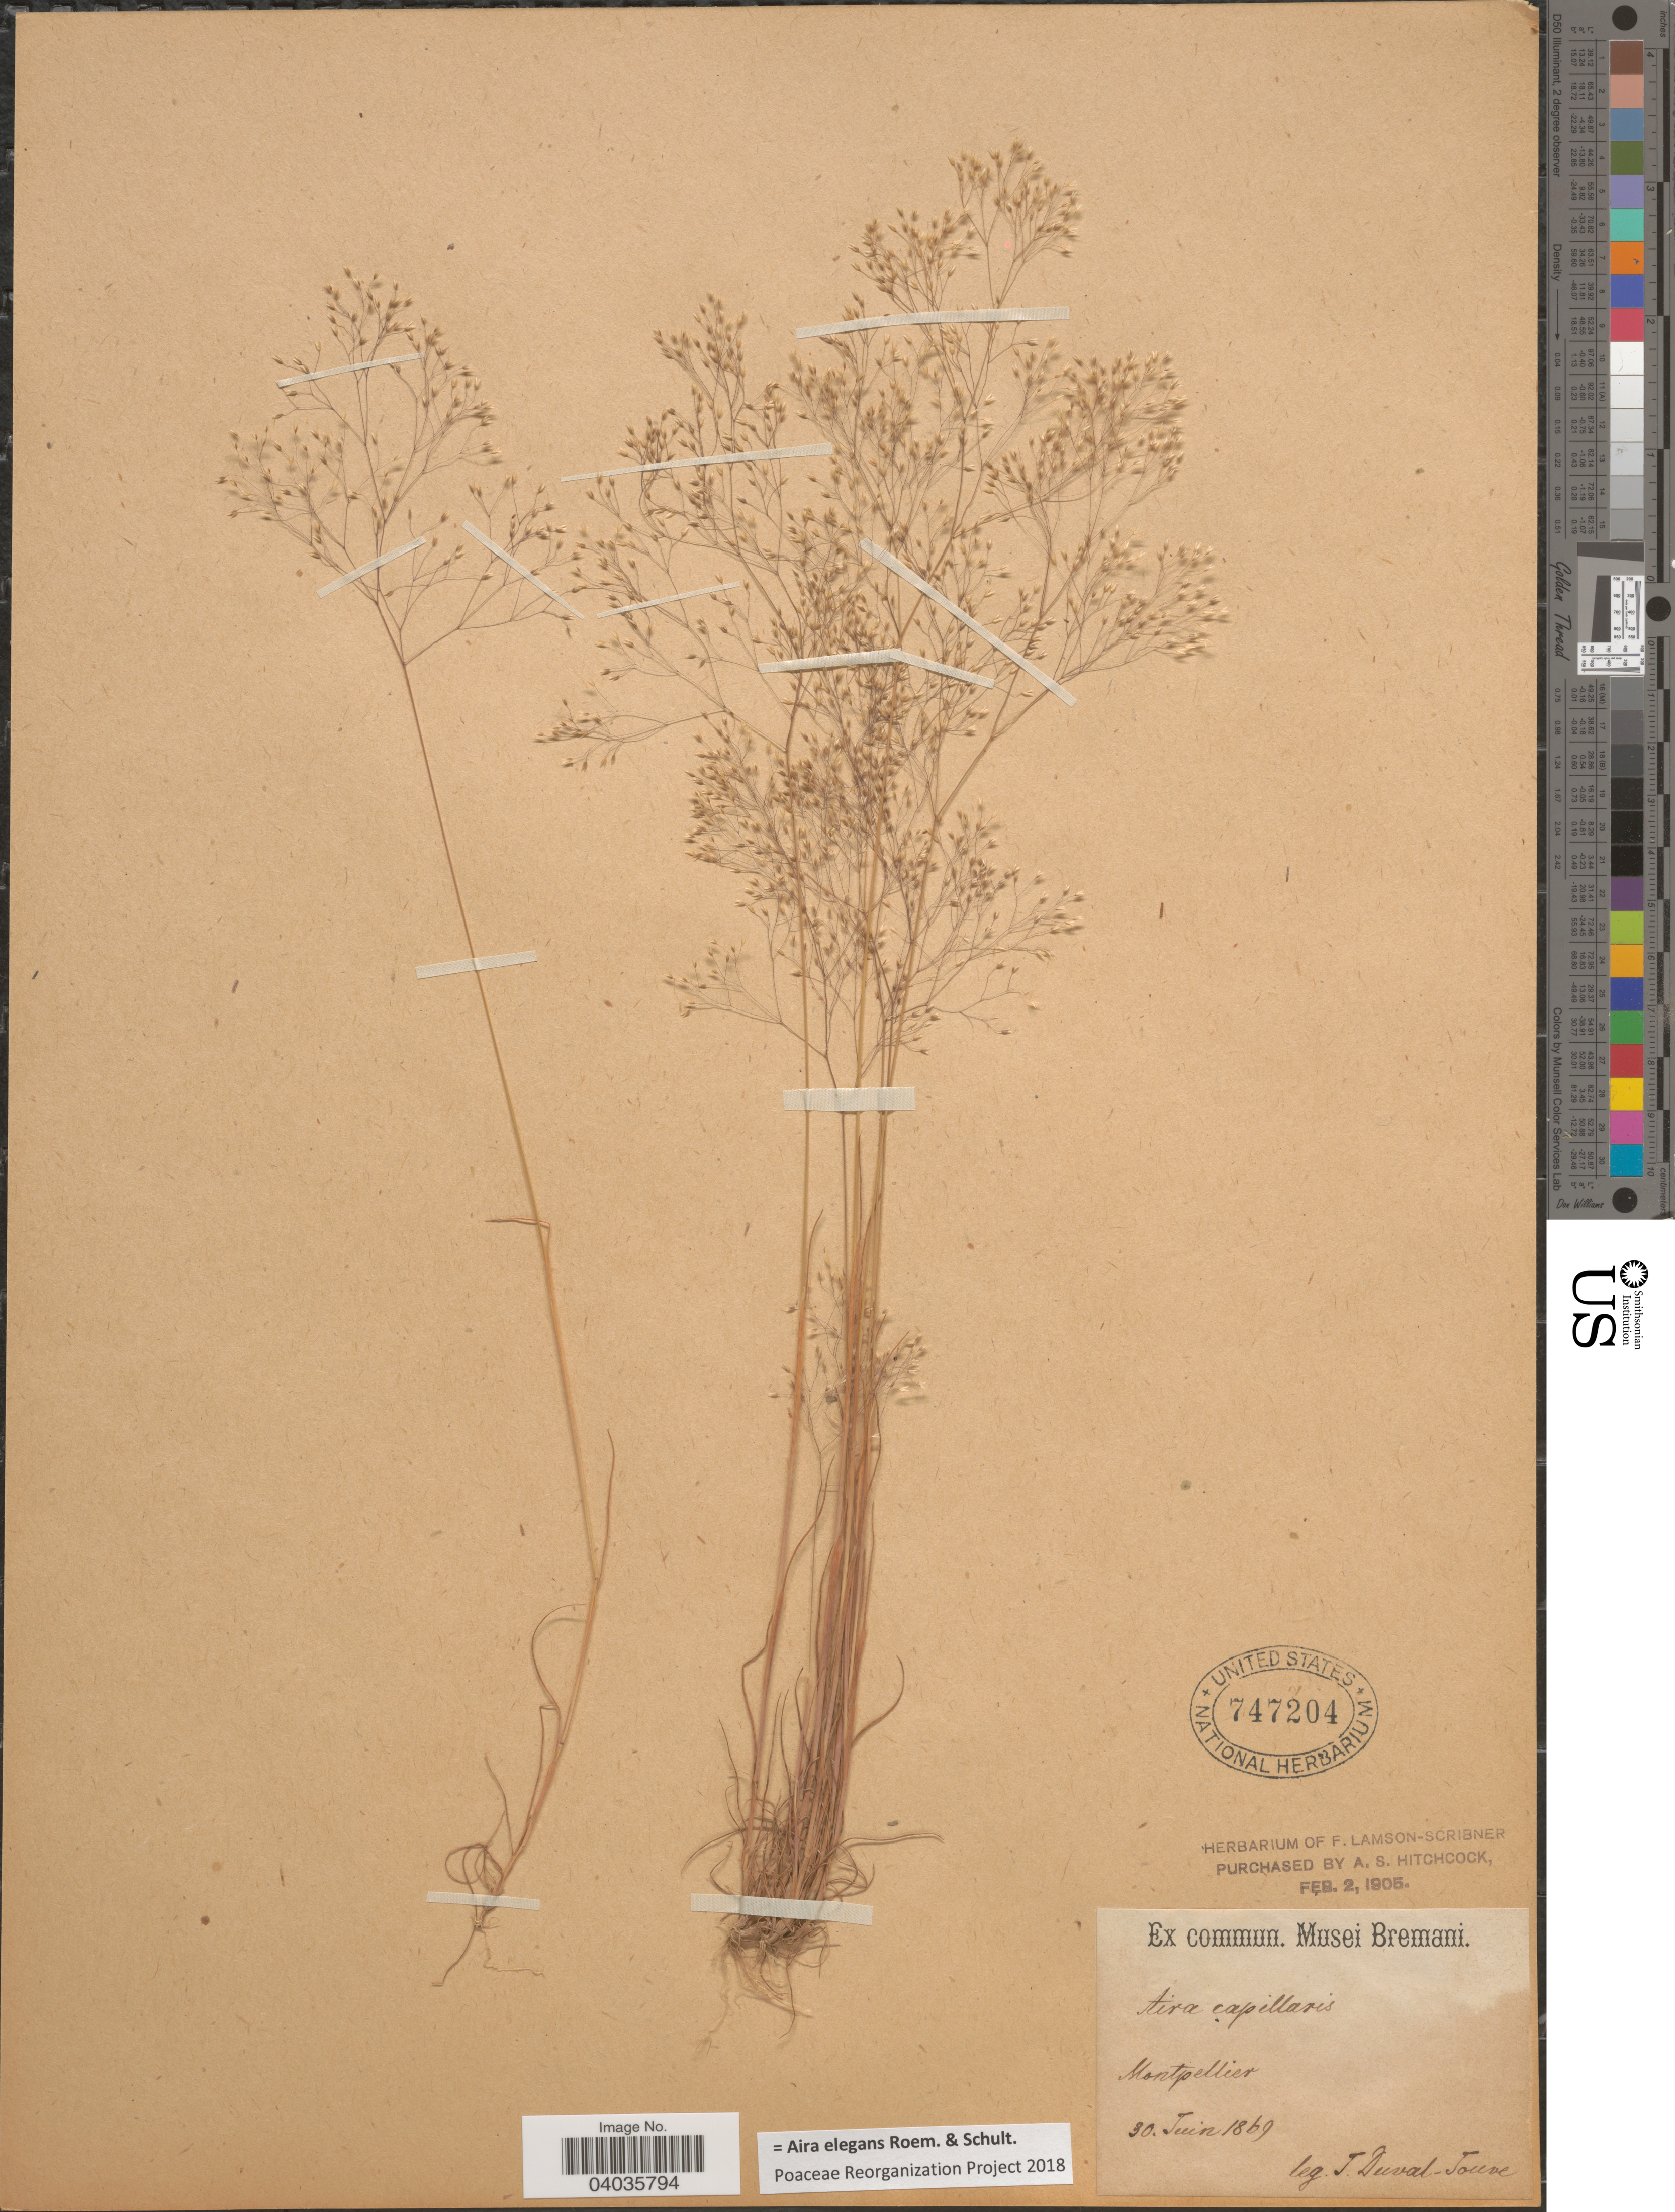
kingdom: Plantae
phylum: Tracheophyta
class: Liliopsida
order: Poales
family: Poaceae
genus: Aira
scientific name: Aira elegans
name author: L.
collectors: J. Duval-Jouve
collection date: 1869-06-30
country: France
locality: Montpellier.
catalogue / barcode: US 747204